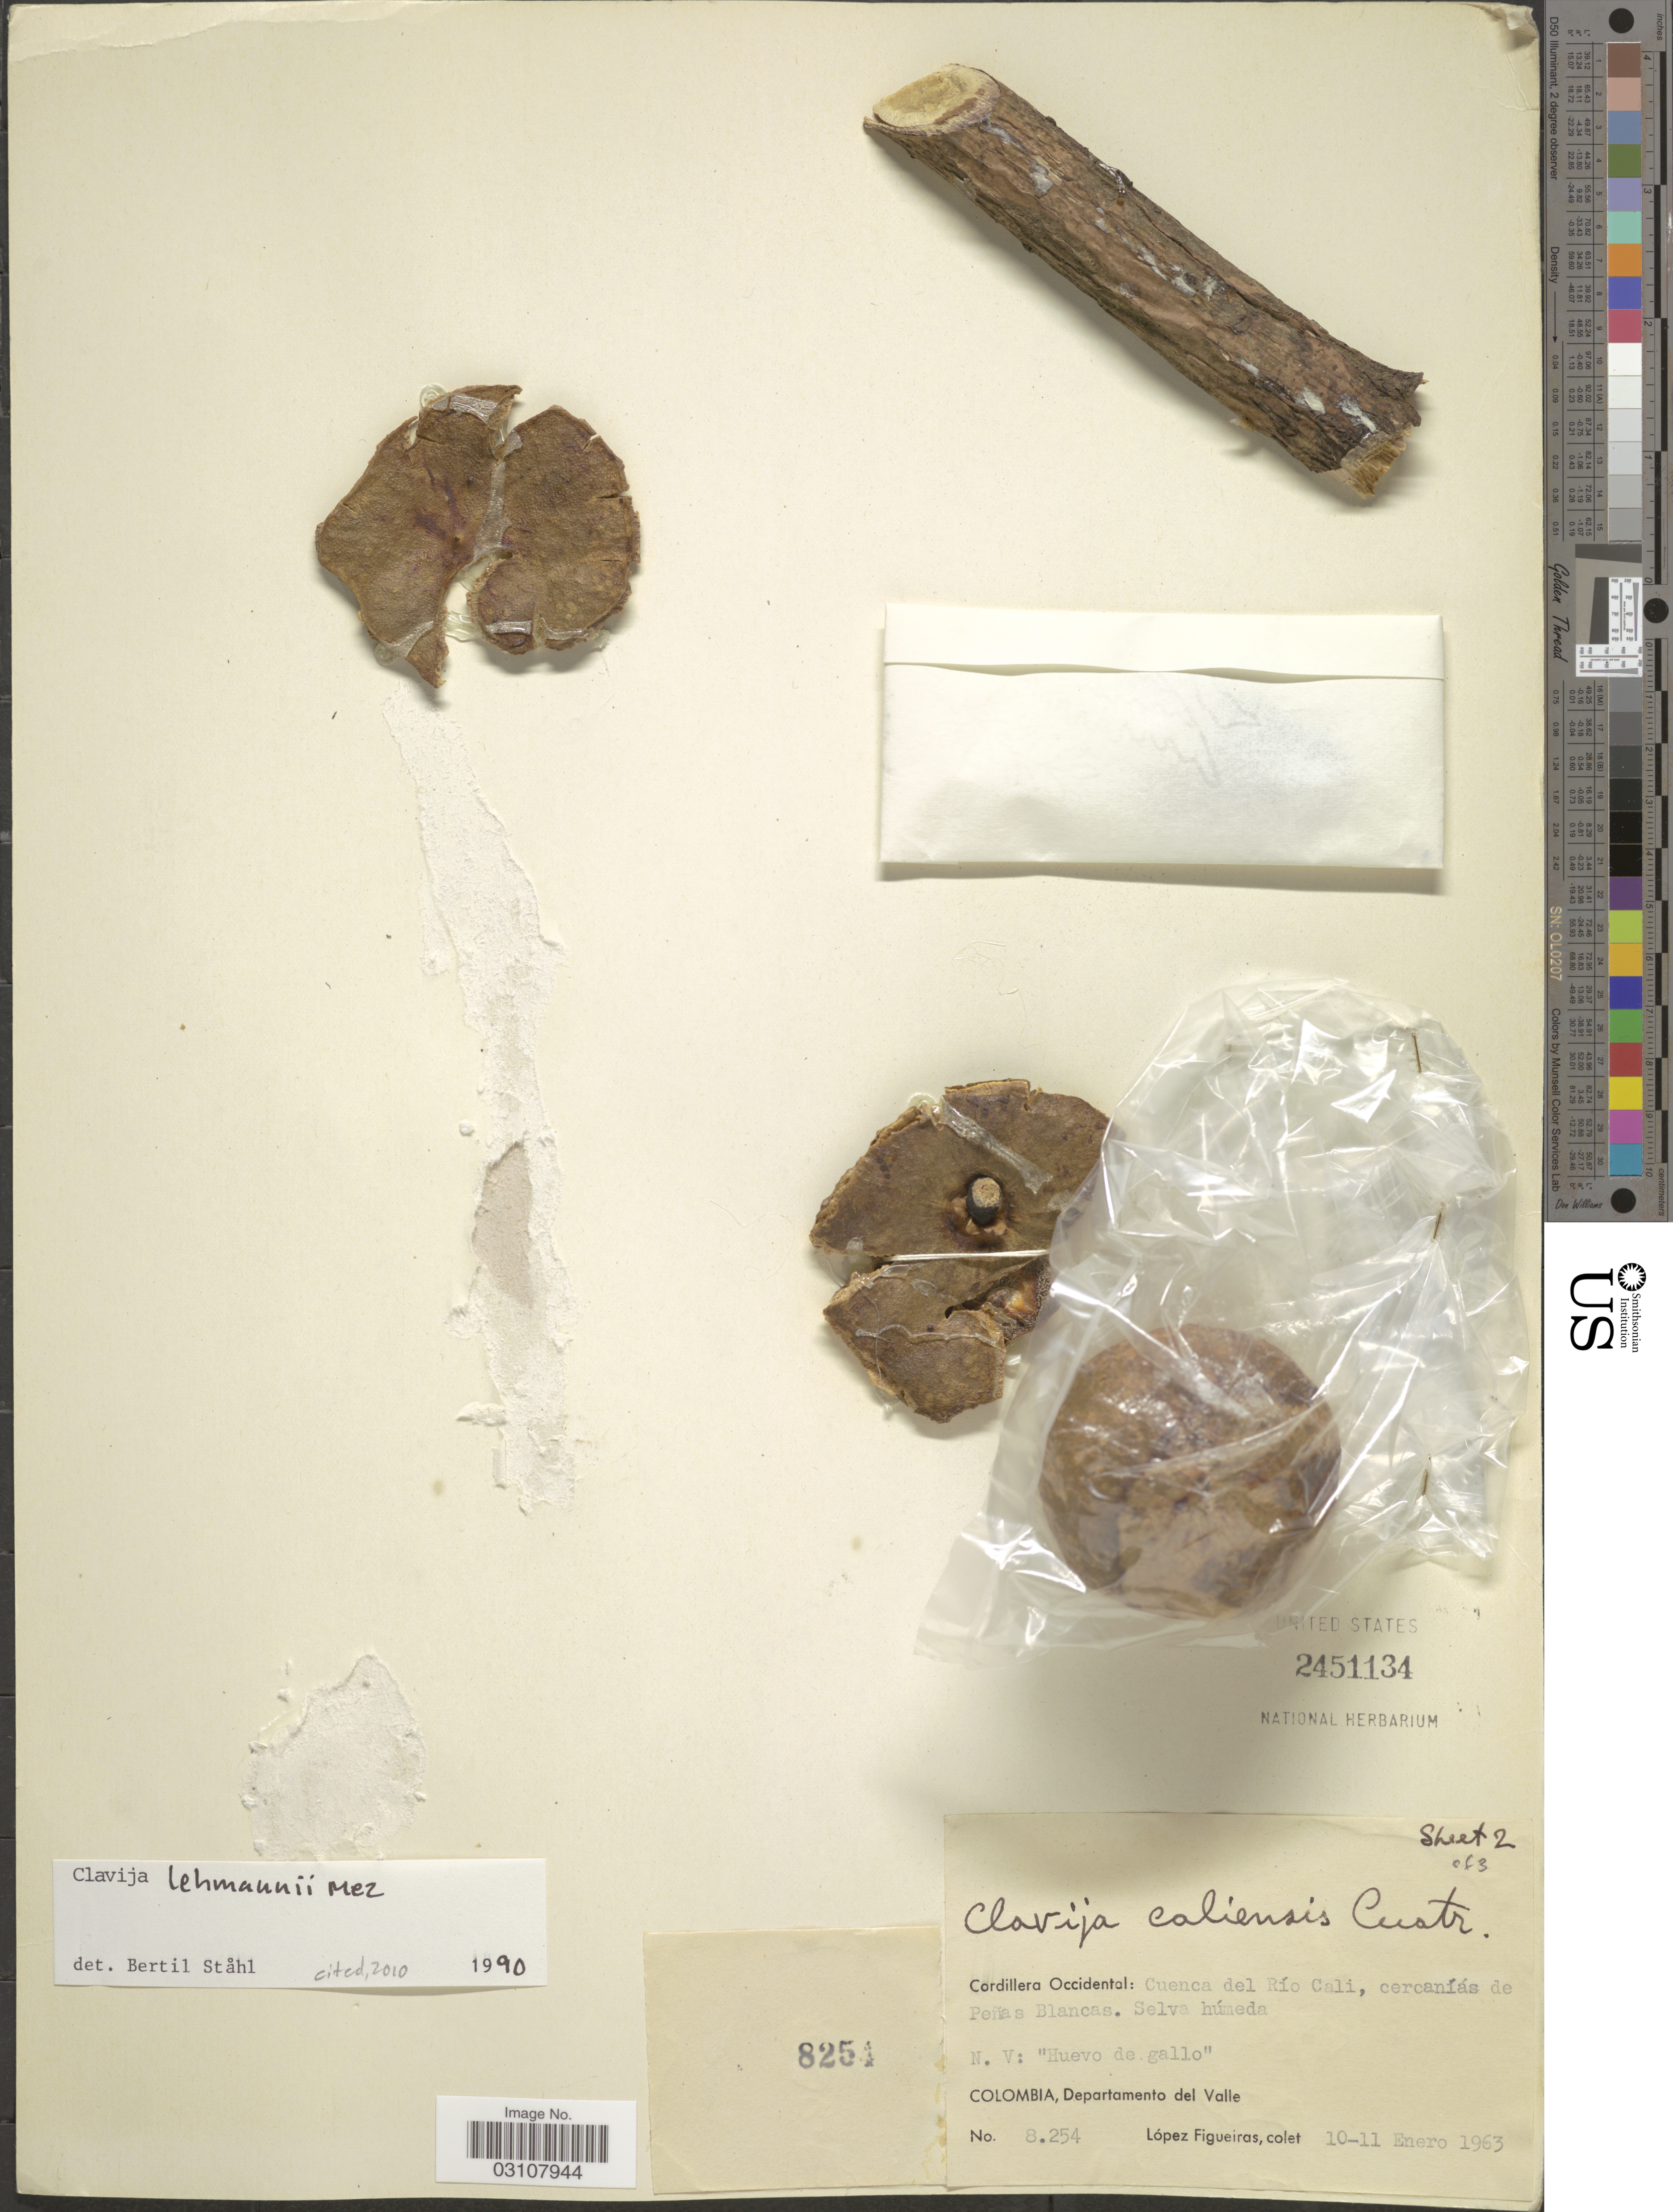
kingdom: Plantae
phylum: Tracheophyta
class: Magnoliopsida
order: Ericales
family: Primulaceae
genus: Clavija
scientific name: Clavija lehmannii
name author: Mez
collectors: M. López Figueiras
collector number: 8254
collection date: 1963-01-10/1963-01-11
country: Colombia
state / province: Valle del Cauca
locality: Cordillera Occidental: Cuenca del Río Cali, cercanías de Peñas Blancas.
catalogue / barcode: US 2451134